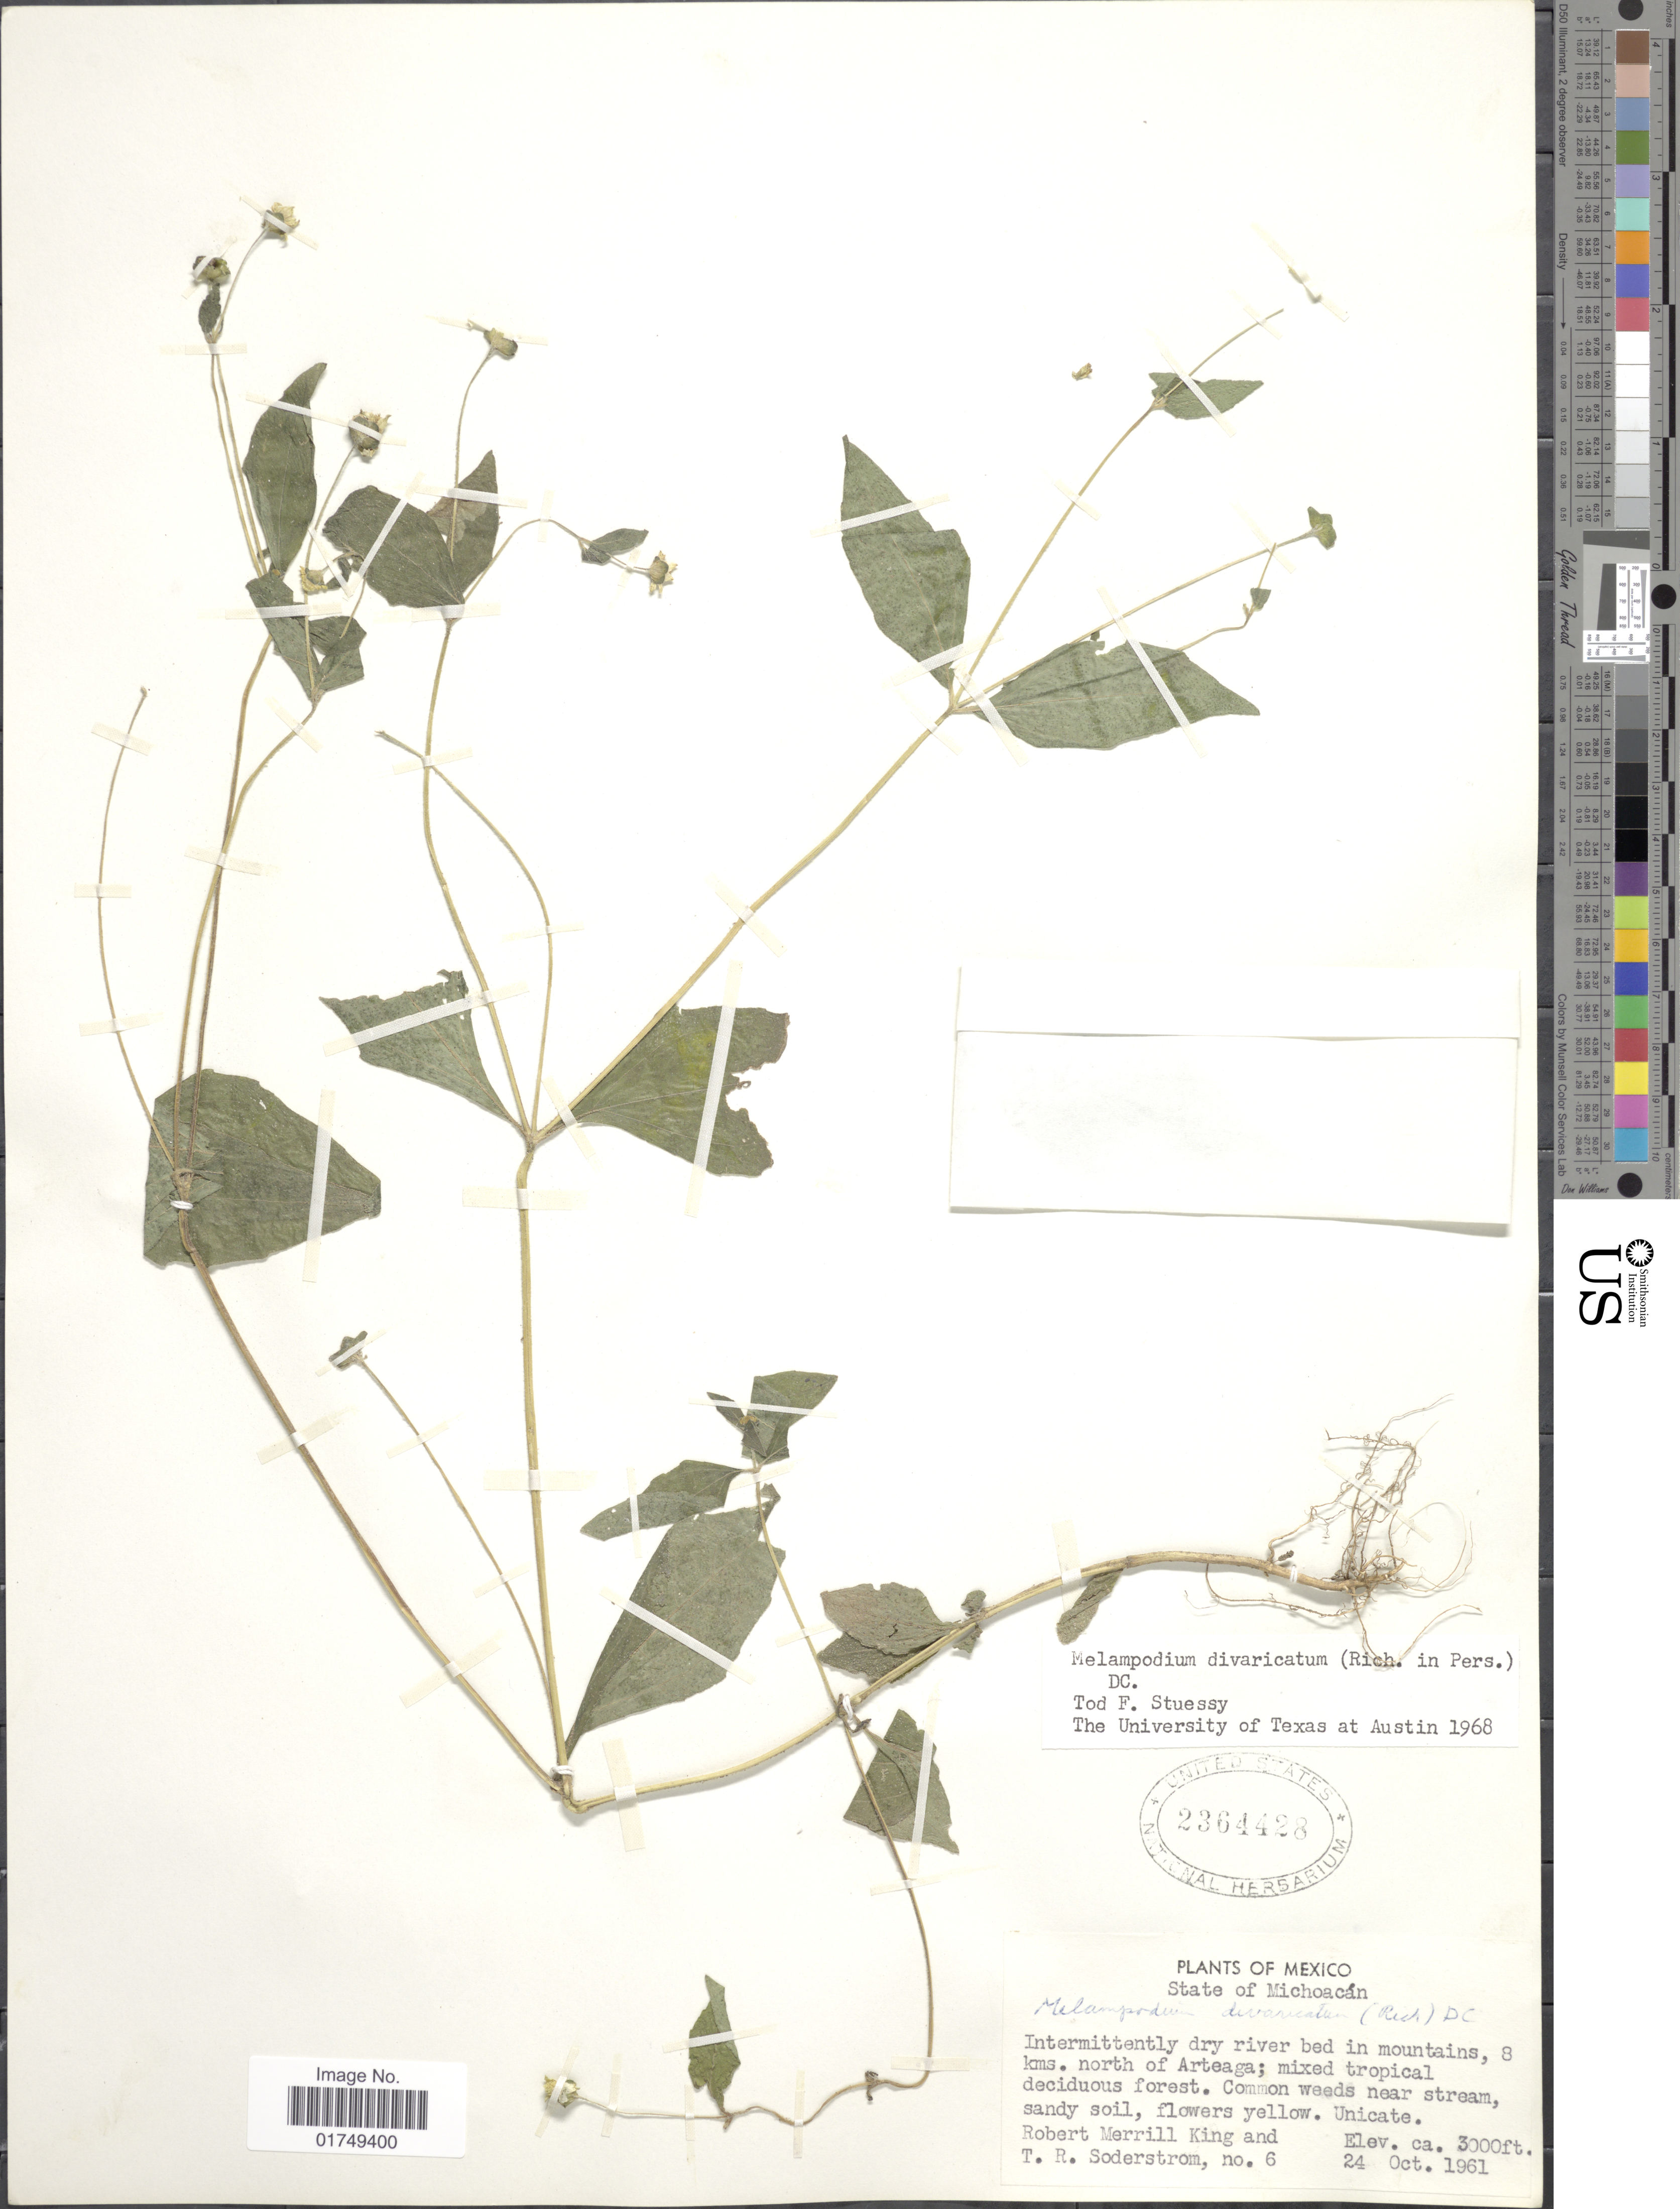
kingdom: Plantae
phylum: Tracheophyta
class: Magnoliopsida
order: Asterales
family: Asteraceae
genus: Melampodium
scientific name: Melampodium divaricatum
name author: (Rich.) DC.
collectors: R. M. King & T. R. Soderstrom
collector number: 6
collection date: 1961-10-24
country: Mexico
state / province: Michoacán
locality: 8 kms north of Arteaga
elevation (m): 914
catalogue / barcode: US 2364428